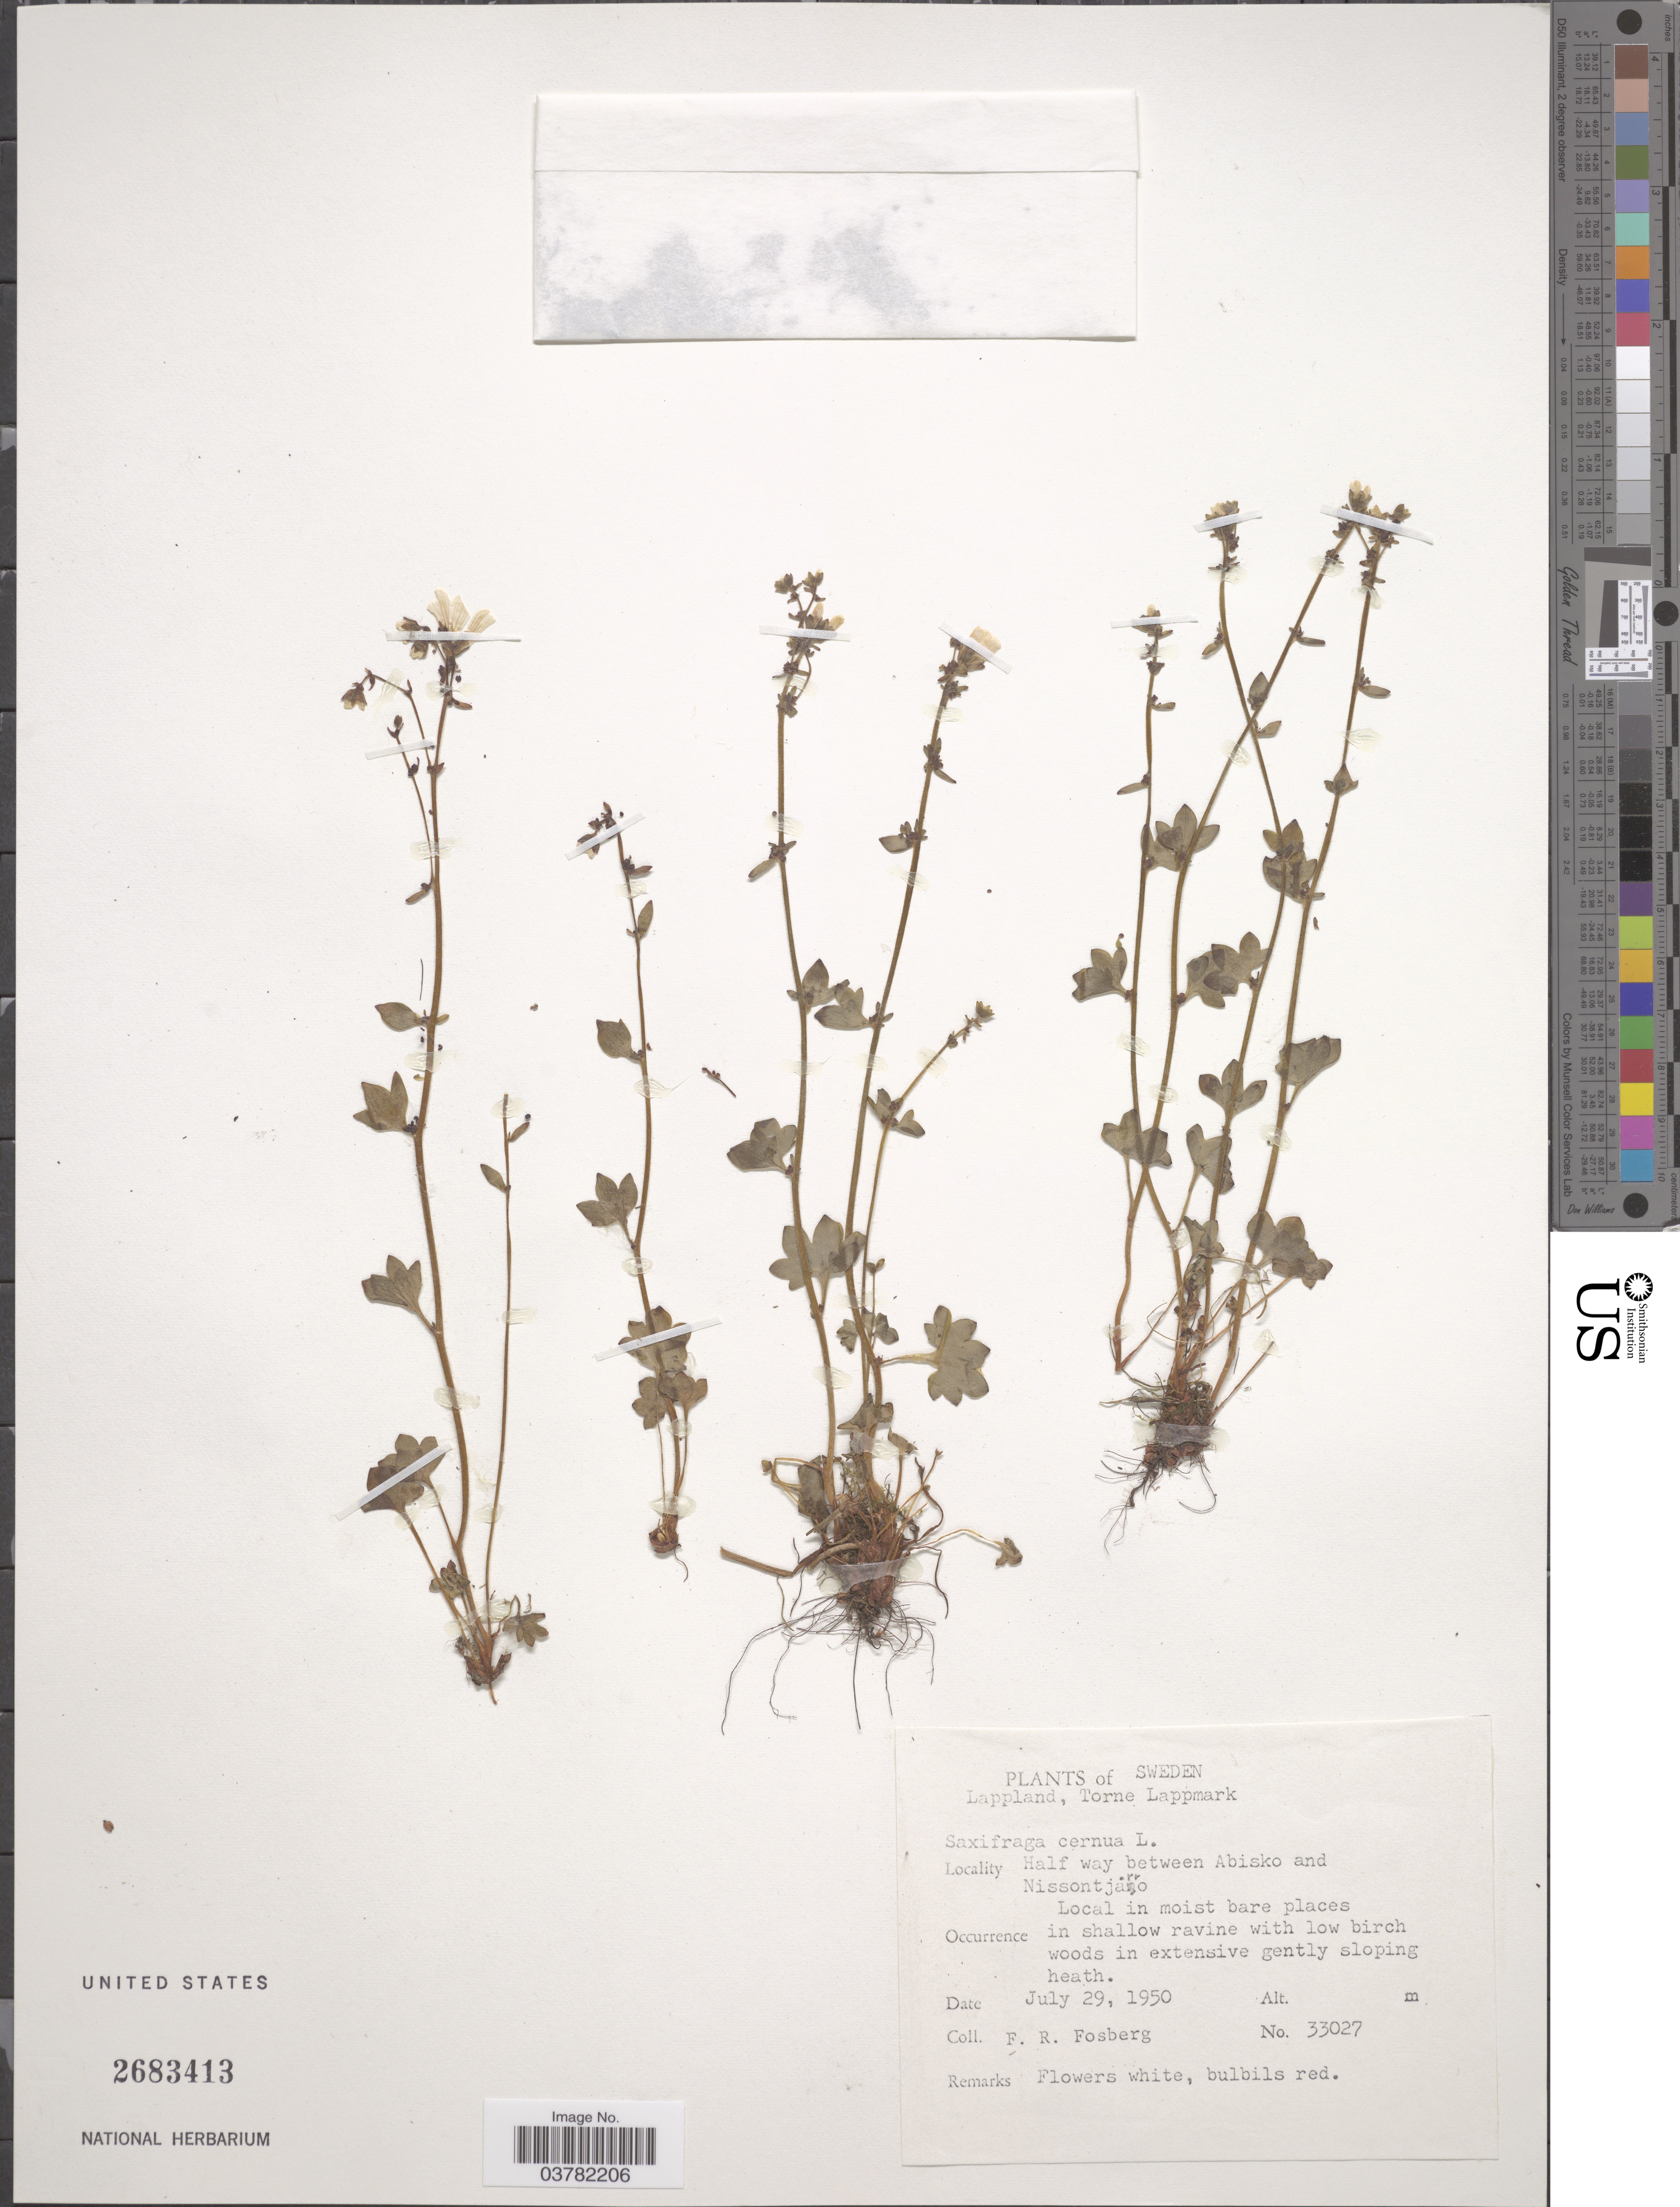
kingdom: Plantae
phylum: Tracheophyta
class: Magnoliopsida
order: Saxifragales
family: Saxifragaceae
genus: Saxifraga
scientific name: Saxifraga cernua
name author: L.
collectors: F. R. Fosberg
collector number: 33027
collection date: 1950-07-29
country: Sweden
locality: Lappland, Torne Lappmark. Half way between Abisko and Nissontjarro.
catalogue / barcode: US 2683413